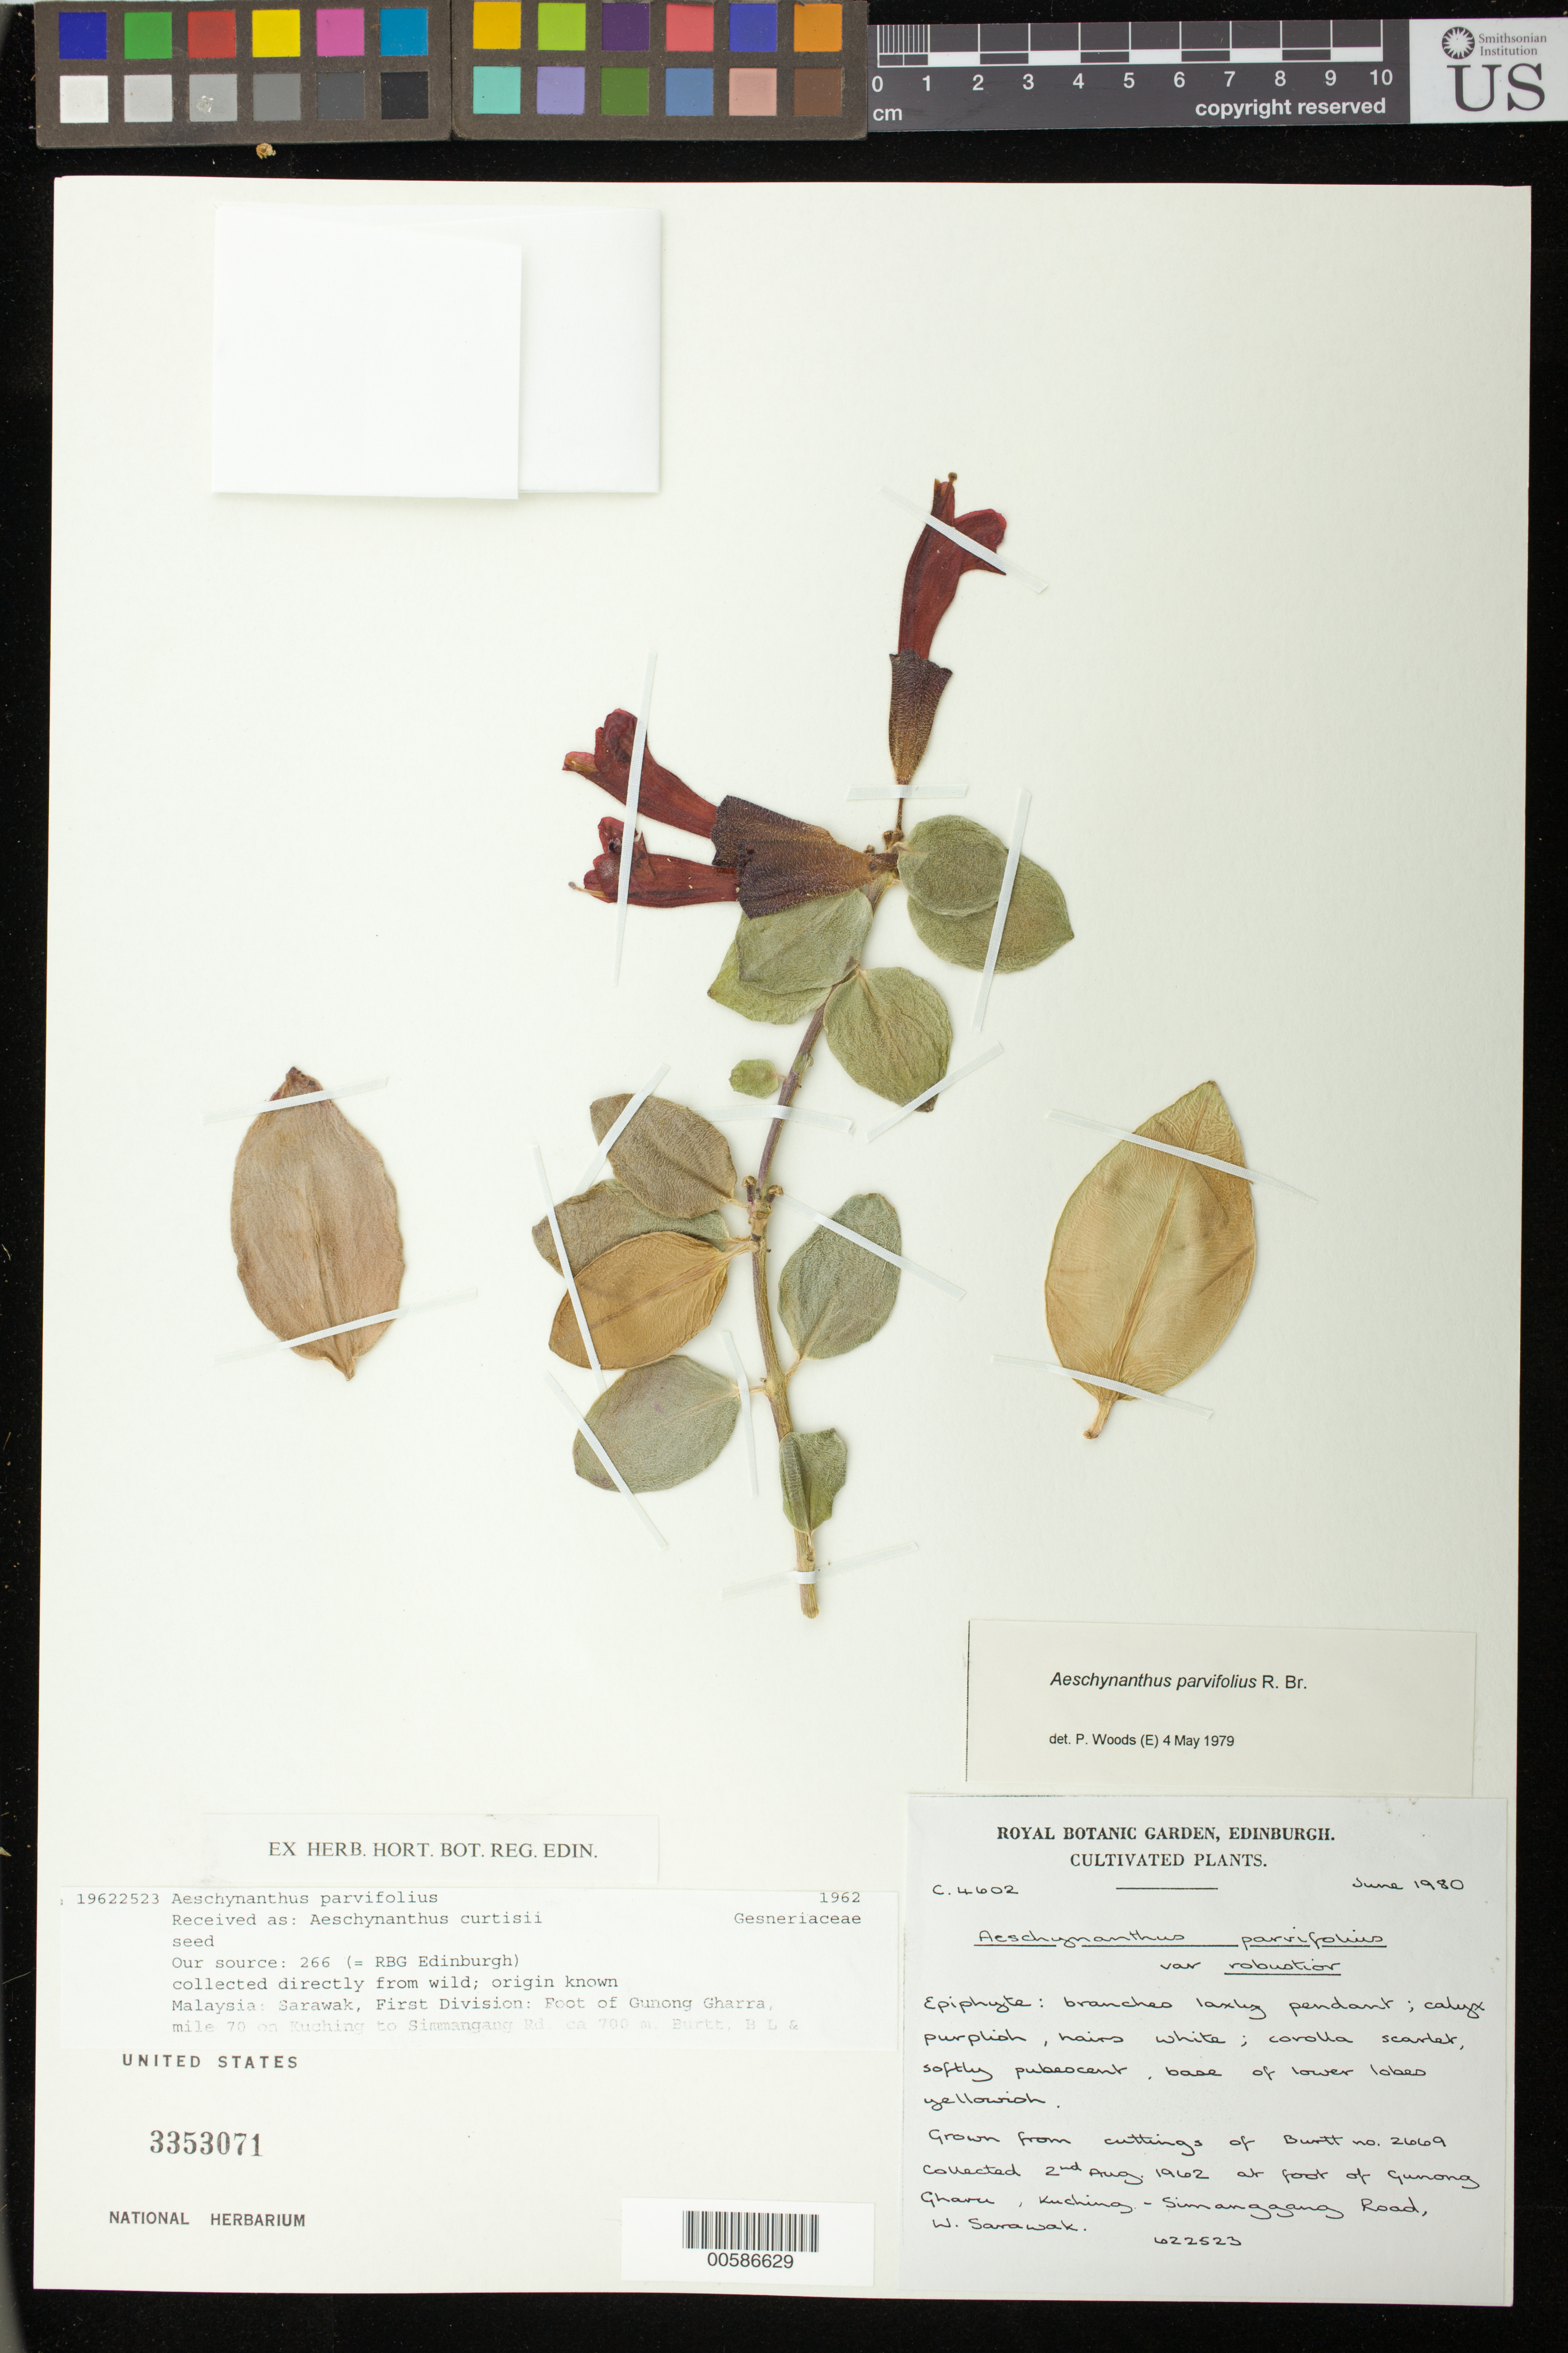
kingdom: Plantae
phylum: Tracheophyta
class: Magnoliopsida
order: Lamiales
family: Gesneriaceae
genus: Aeschynanthus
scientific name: Aeschynanthus parviflorus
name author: (D. Don) Spreng.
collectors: RBG Edinburgh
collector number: C. 4602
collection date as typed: Jun 1980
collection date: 1980-06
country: Malaysia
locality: U.K., Scotland, Edinburgh, cultivated at the RBG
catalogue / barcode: US 3353071